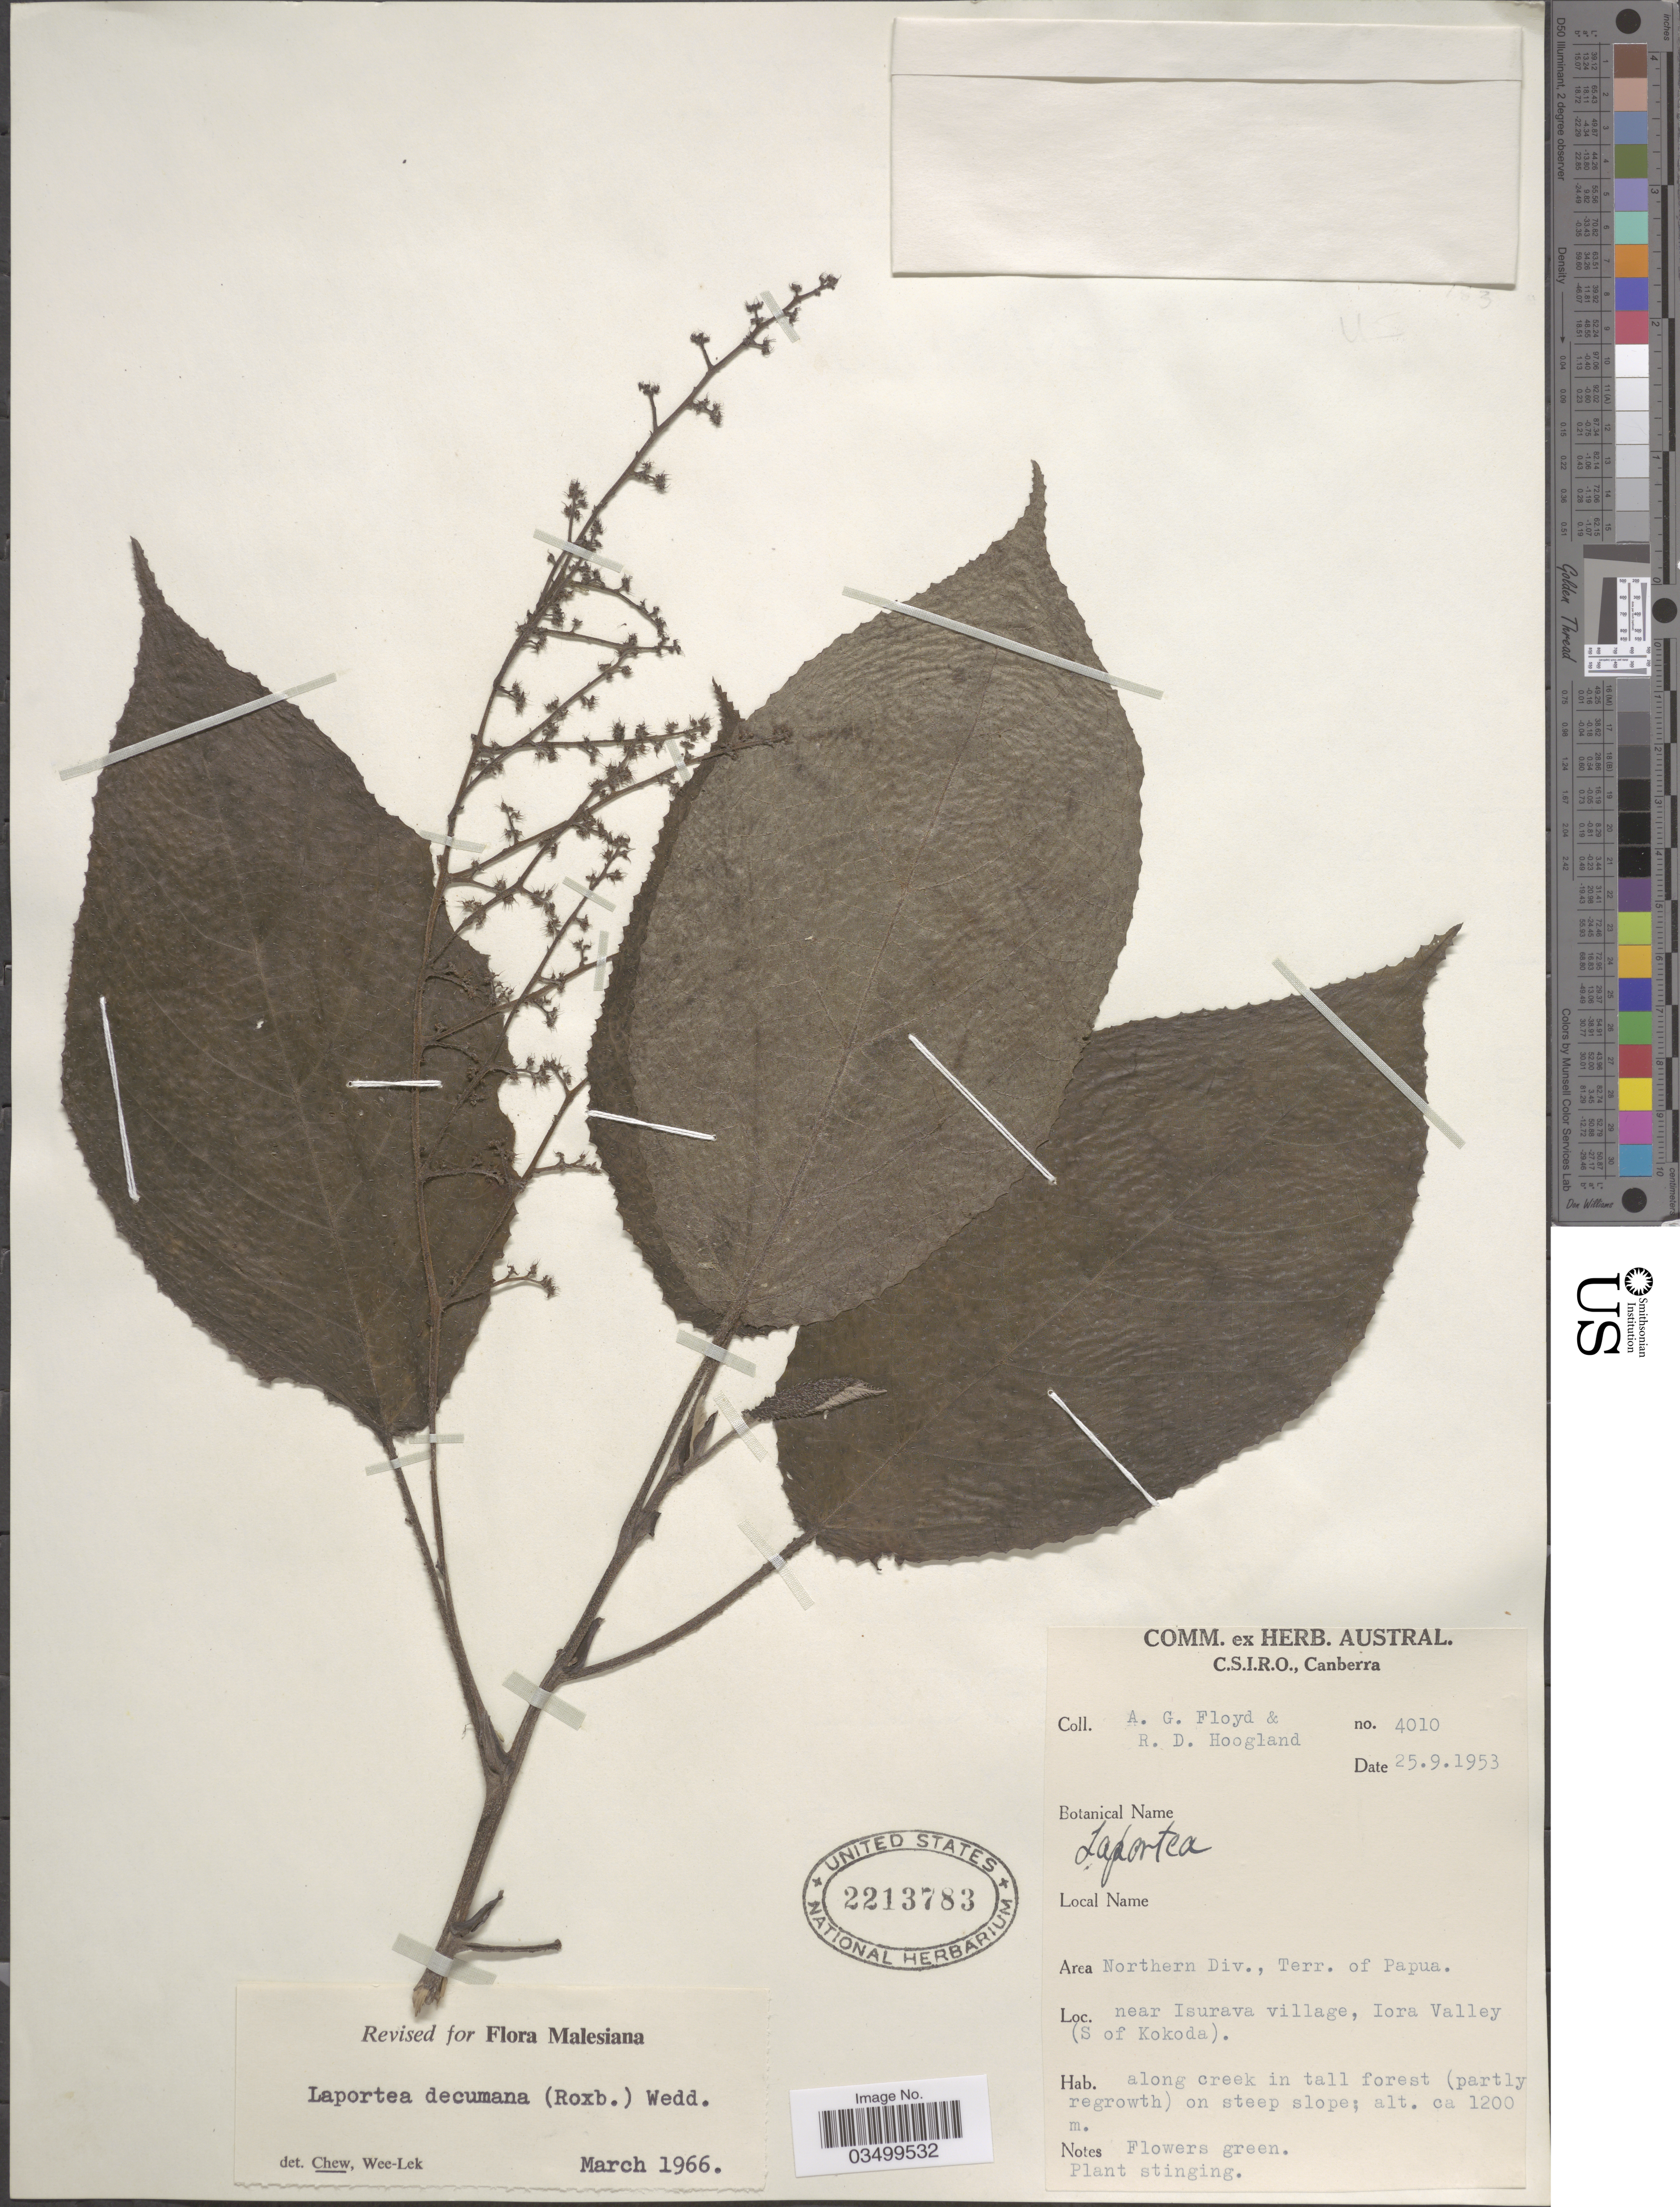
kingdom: Plantae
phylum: Tracheophyta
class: Magnoliopsida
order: Rosales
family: Urticaceae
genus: Laportea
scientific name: Laportea decumana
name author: (Roxb.) Wedd.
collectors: A. G. Floyd & R. D. Hoogland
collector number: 4010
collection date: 1953-09-25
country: Papua New Guinea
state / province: Northern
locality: Northern Div., Terr. of Papua. Near Isurava village, Iora Valley (S of Kododa).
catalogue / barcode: US 2213783